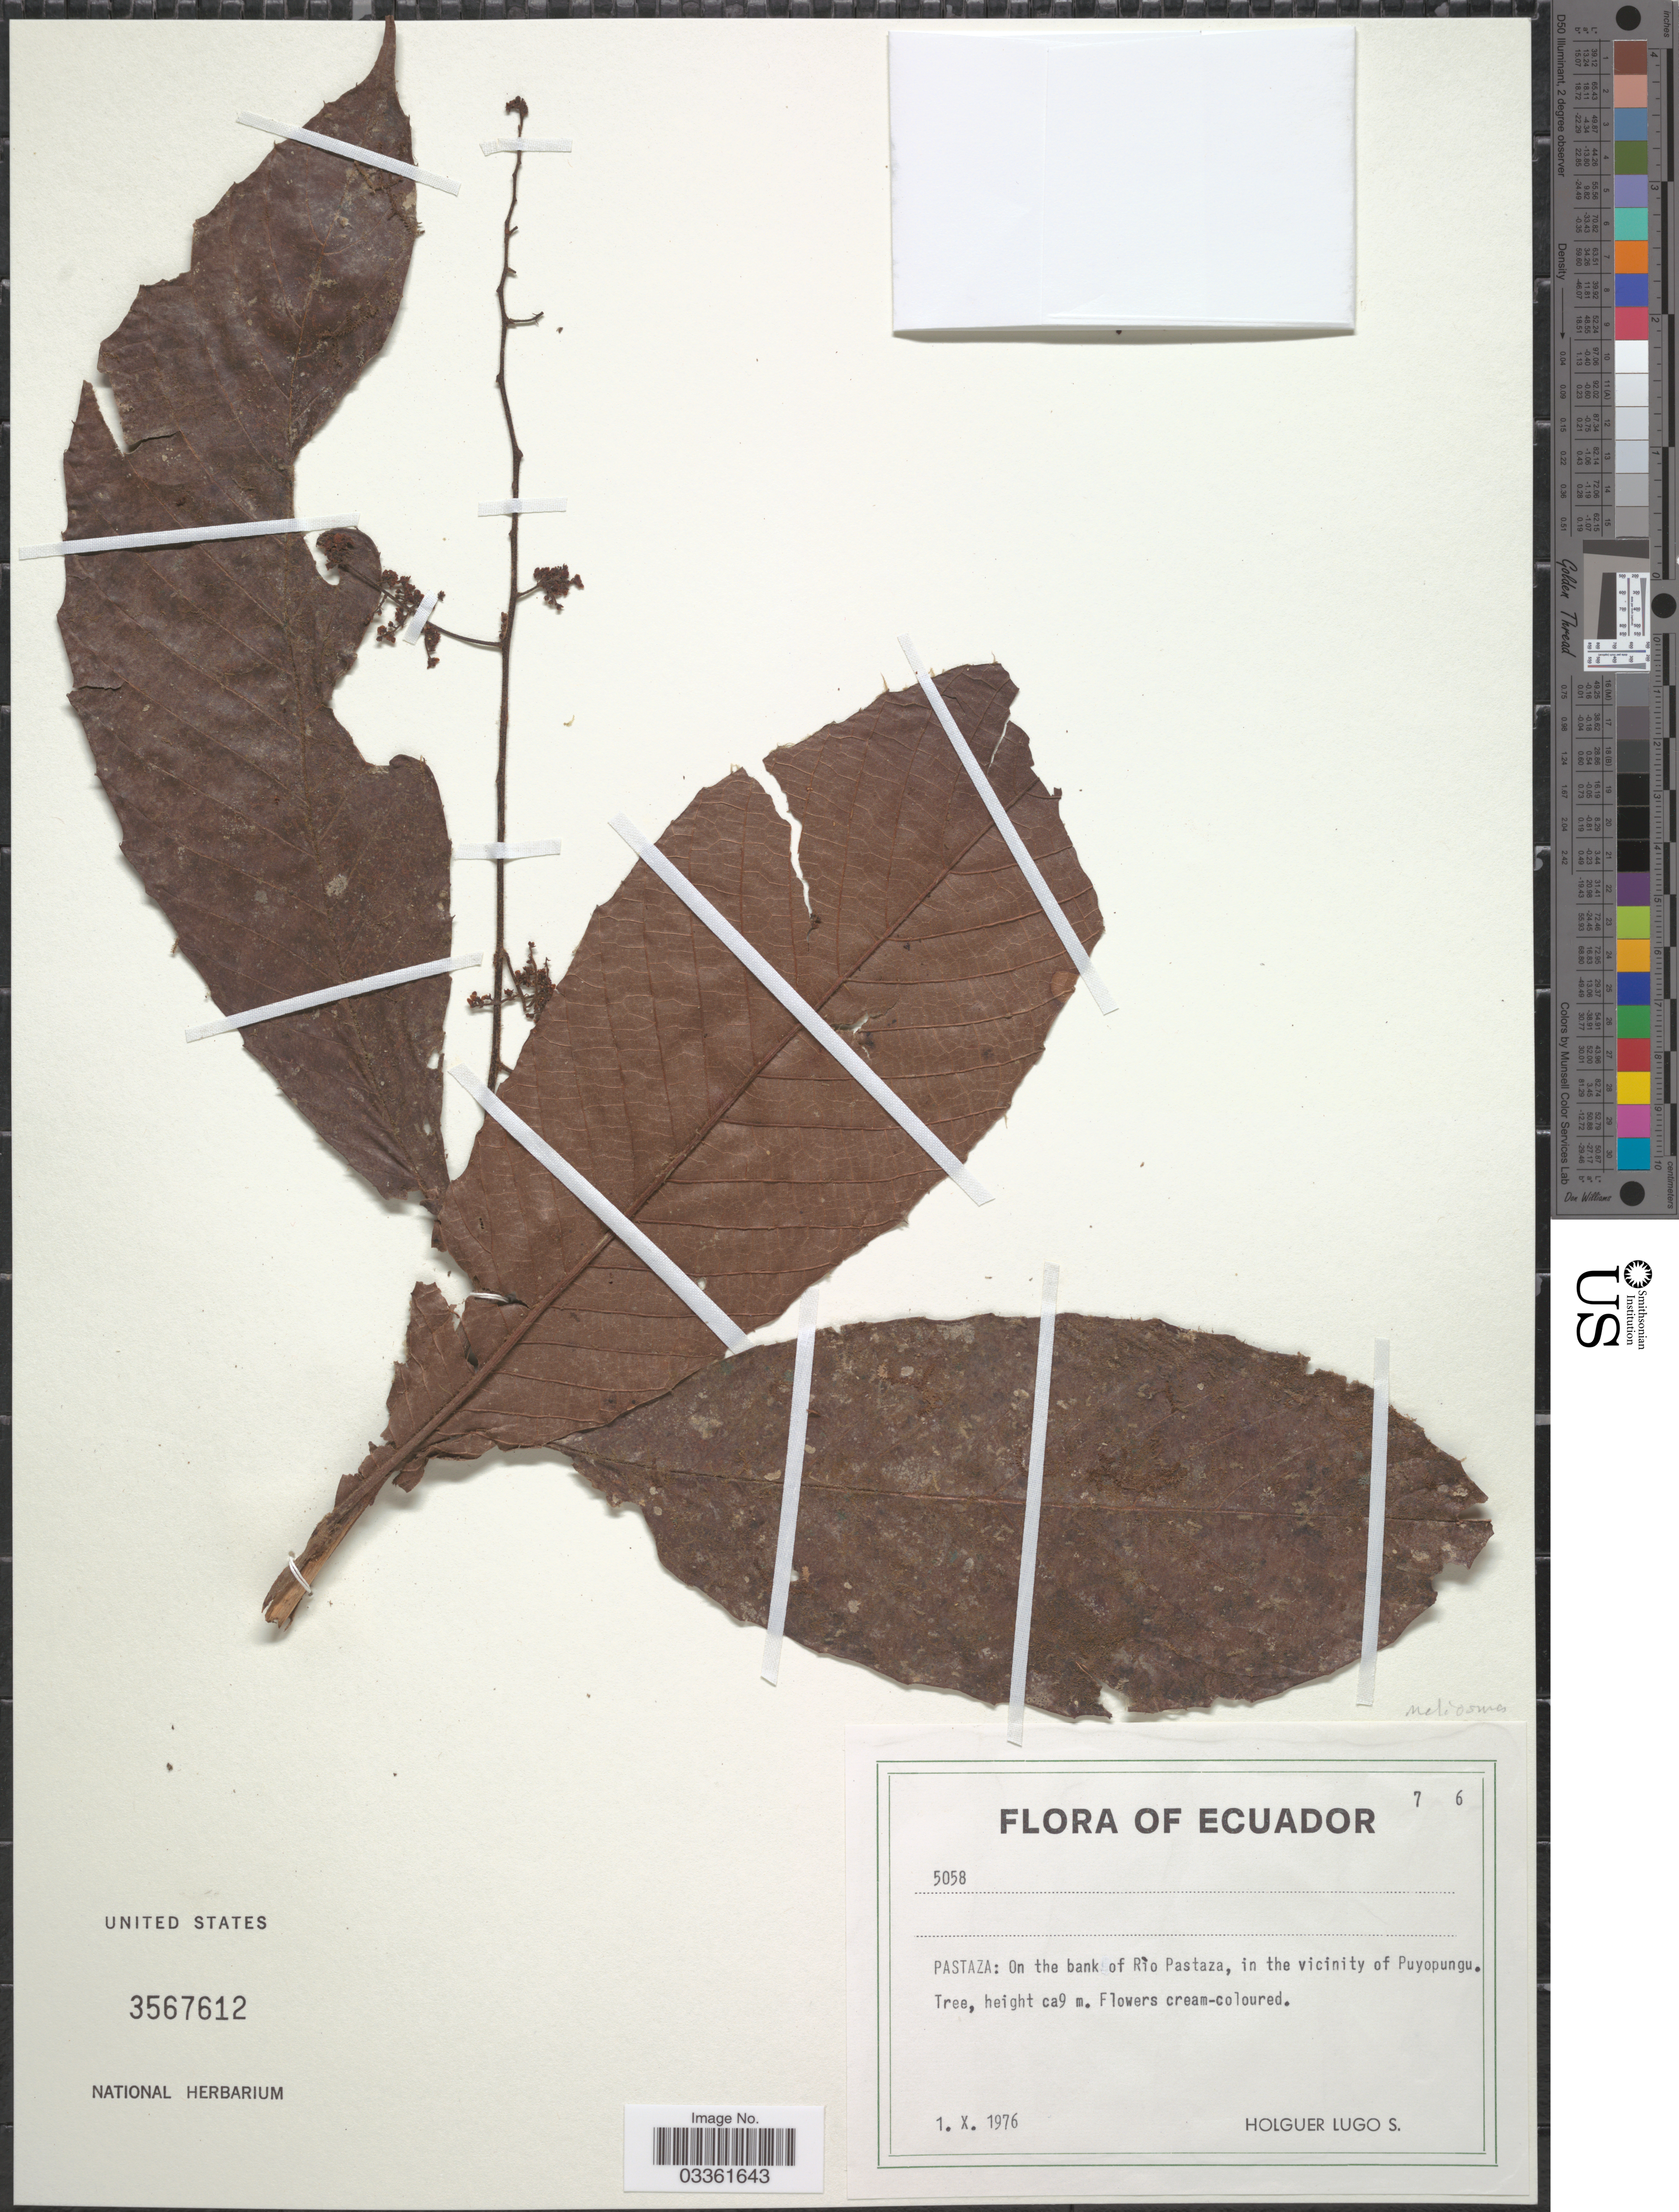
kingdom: Plantae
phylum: Tracheophyta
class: Magnoliopsida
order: Proteales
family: Sabiaceae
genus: Meliosma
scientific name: Meliosma sp.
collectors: H. Lugo S.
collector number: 5058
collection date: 1976-10-01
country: Ecuador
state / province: Pastaza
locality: On the bank of Rìo Pastaza, in the vicinity of Puyopungu.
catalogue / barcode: US 3567612